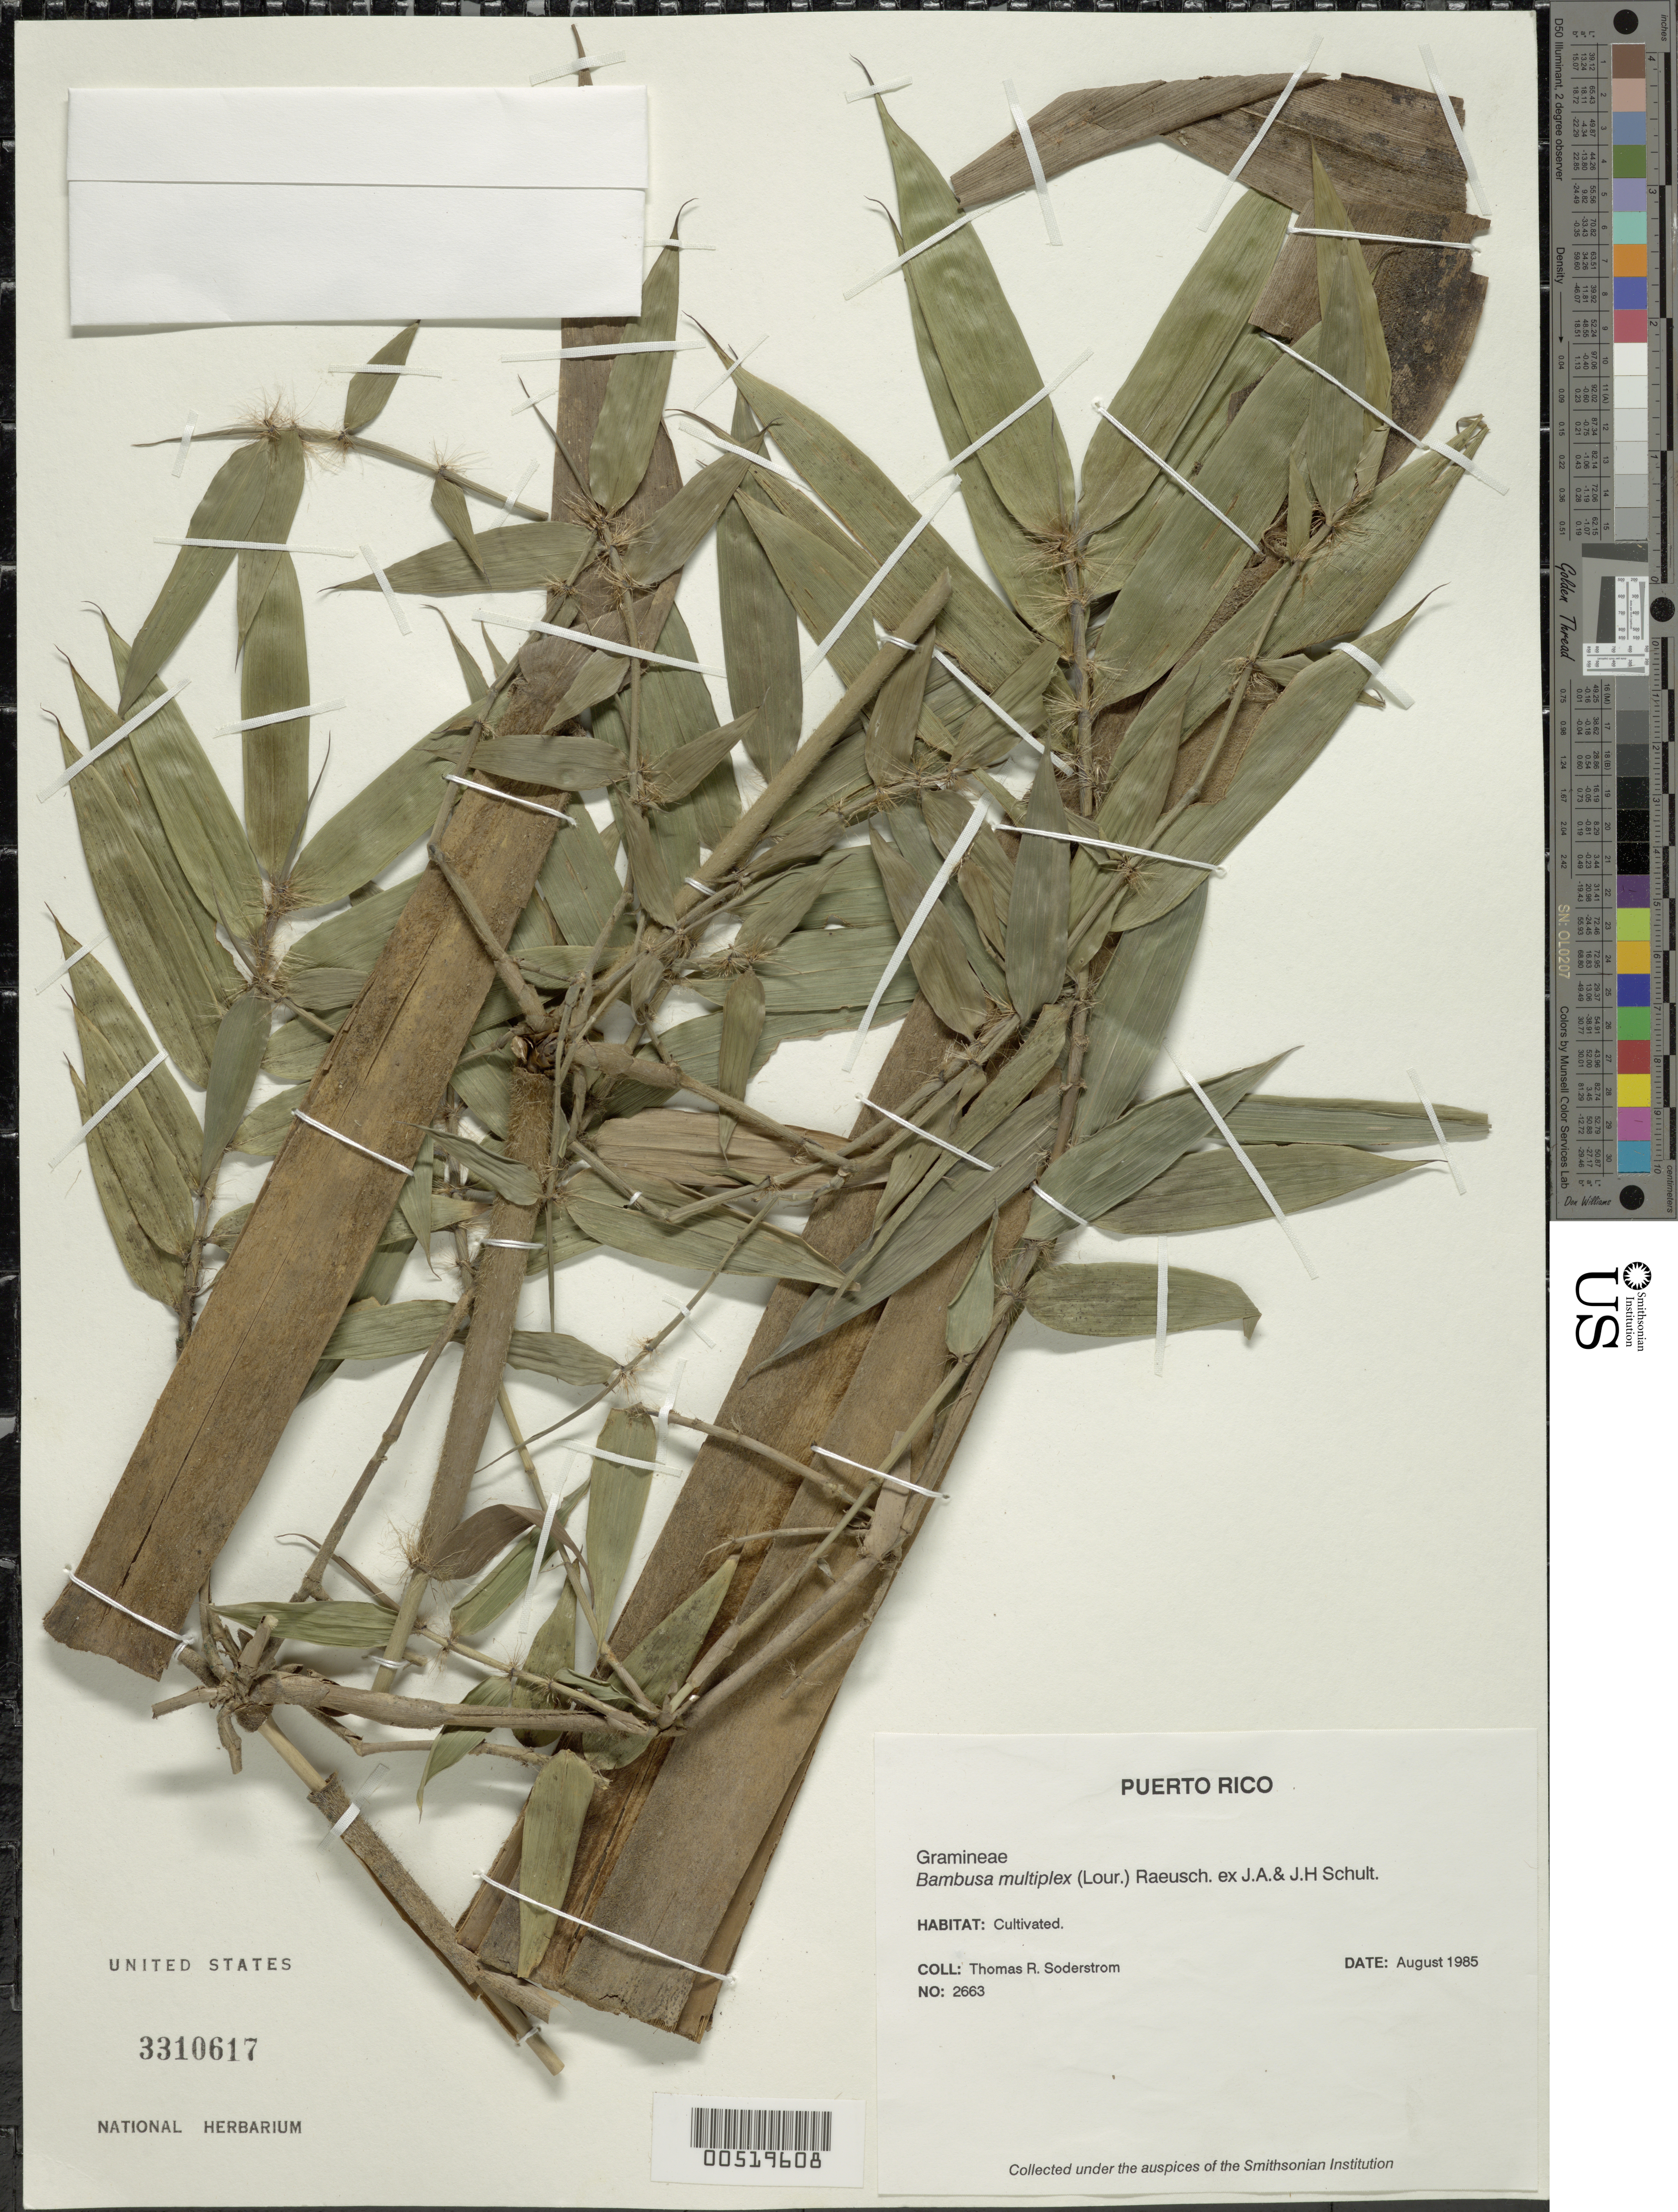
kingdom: Plantae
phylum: Tracheophyta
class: Liliopsida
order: Poales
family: Poaceae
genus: Bambusa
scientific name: Bambusa multiplex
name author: (Lour.) Raeusch. ex Schult. & Schult. f.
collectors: T. R. Soderstrom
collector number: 2663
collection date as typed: Aug 1985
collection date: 1985-08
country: Puerto Rico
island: Greater Antilles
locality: Sierra de Naguabo ad Rio Blanco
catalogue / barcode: US 3310617